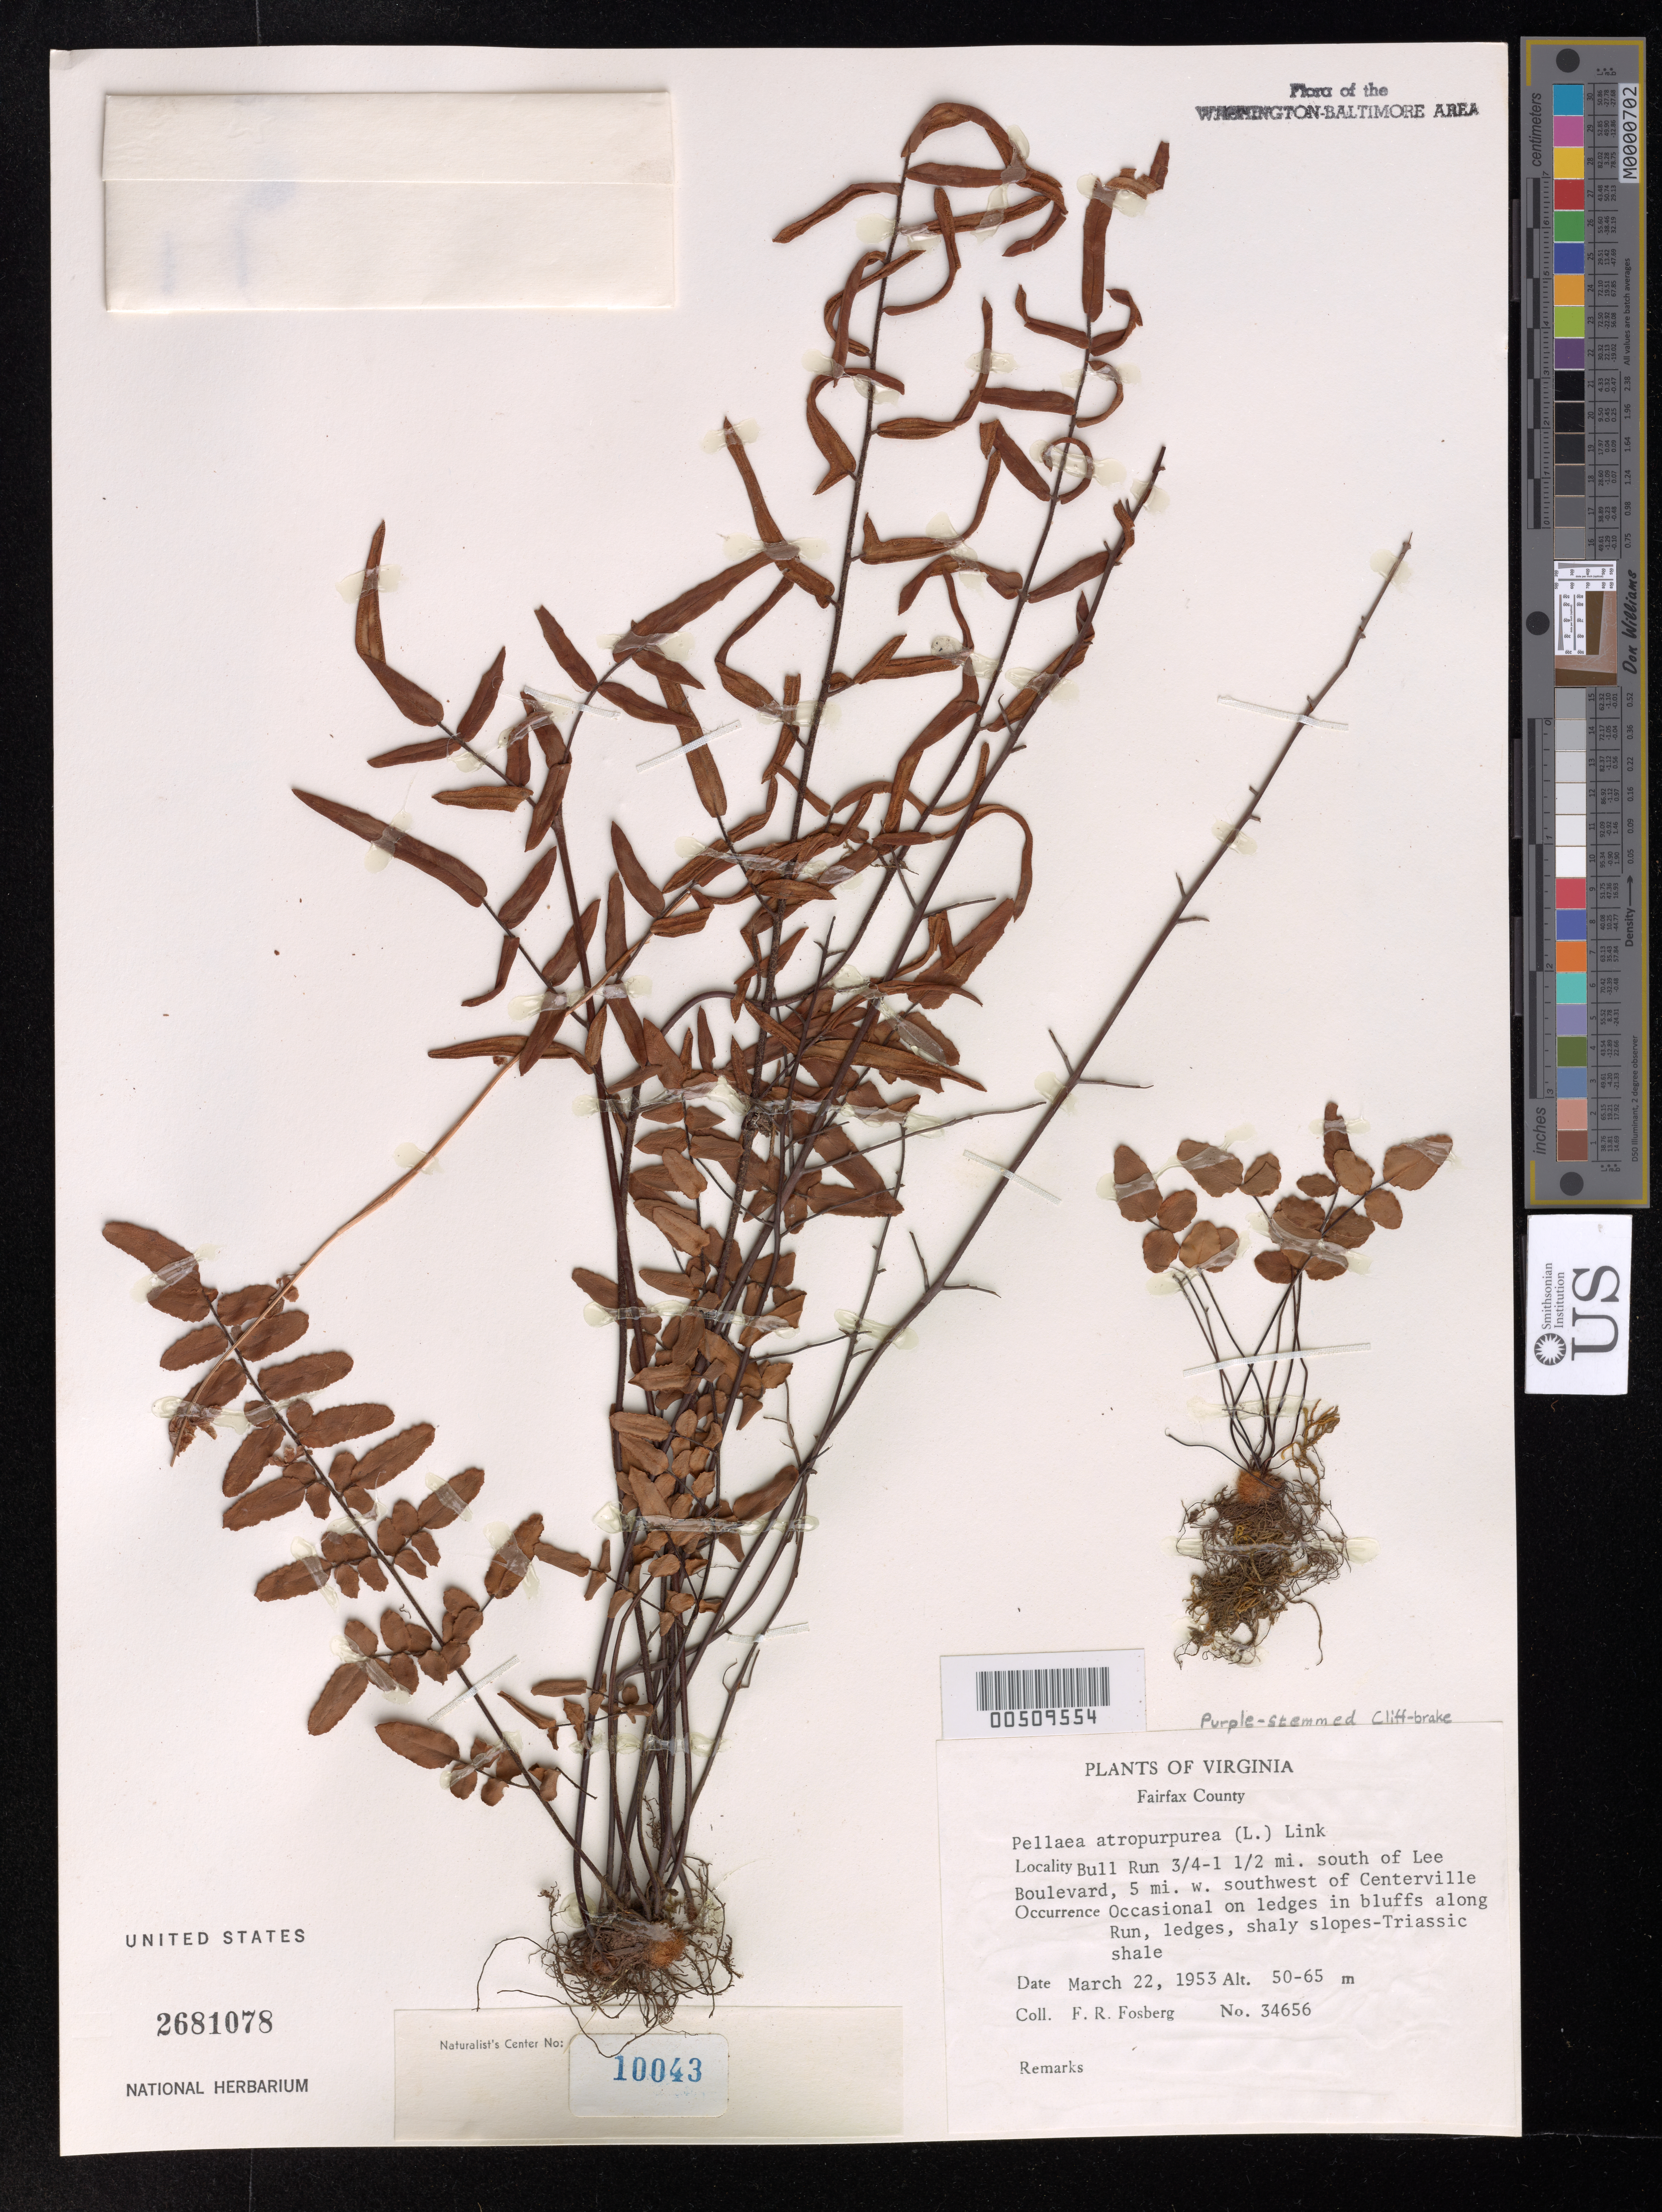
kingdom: Plantae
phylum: Tracheophyta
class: Polypodiopsida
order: Polypodiales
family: Pteridaceae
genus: Pellaea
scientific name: Pellaea atropurpurea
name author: (L.) Link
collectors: F. R. Fosberg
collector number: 34656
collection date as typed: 22 Mar 1953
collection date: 1953-03-22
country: United States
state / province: Virginia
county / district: Fairfax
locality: Bull Run .75 - 1.5 mi. S of Lee Blvd., 5 mi. WSW of Centerville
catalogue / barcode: US 2681078